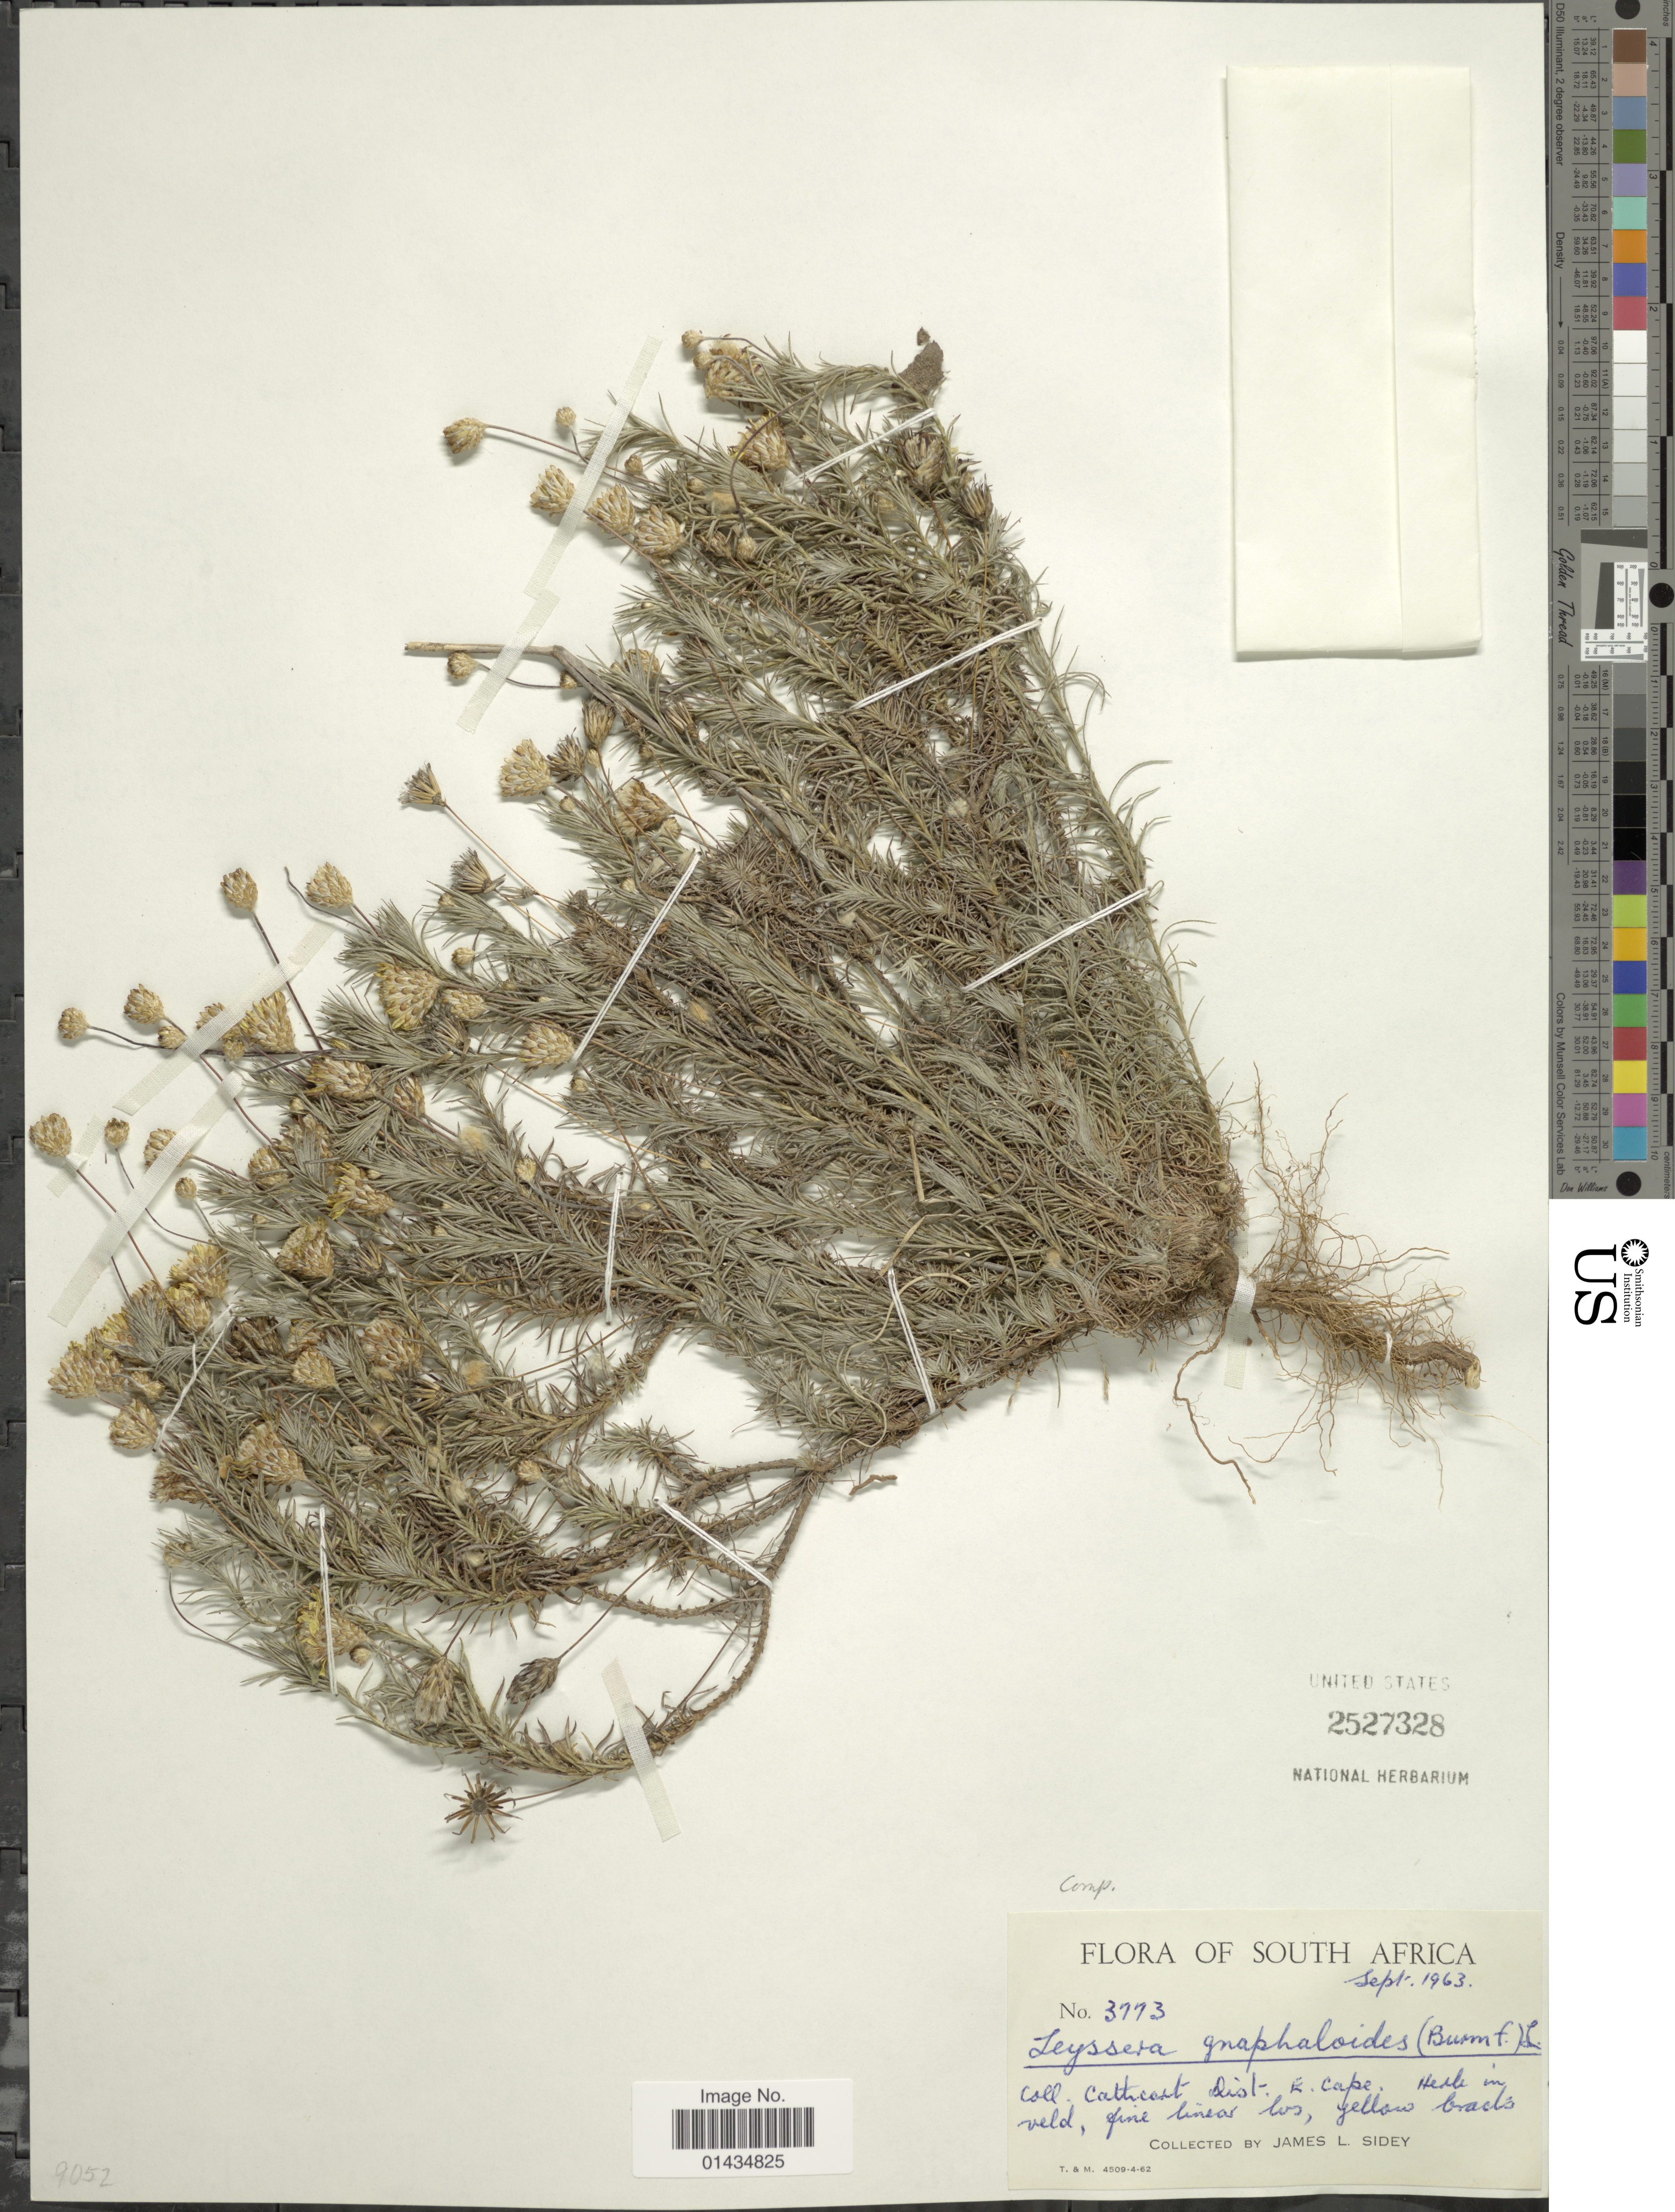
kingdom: Plantae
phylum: Tracheophyta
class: Magnoliopsida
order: Asterales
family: Asteraceae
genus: Leysera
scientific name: Leysera gnaphalodes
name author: (L.) L.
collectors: J. L. Sidey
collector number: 3773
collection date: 1963-09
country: South Africa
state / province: Eastern Cape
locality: Cathcart Dist. E. Cape.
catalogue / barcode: US 2527328